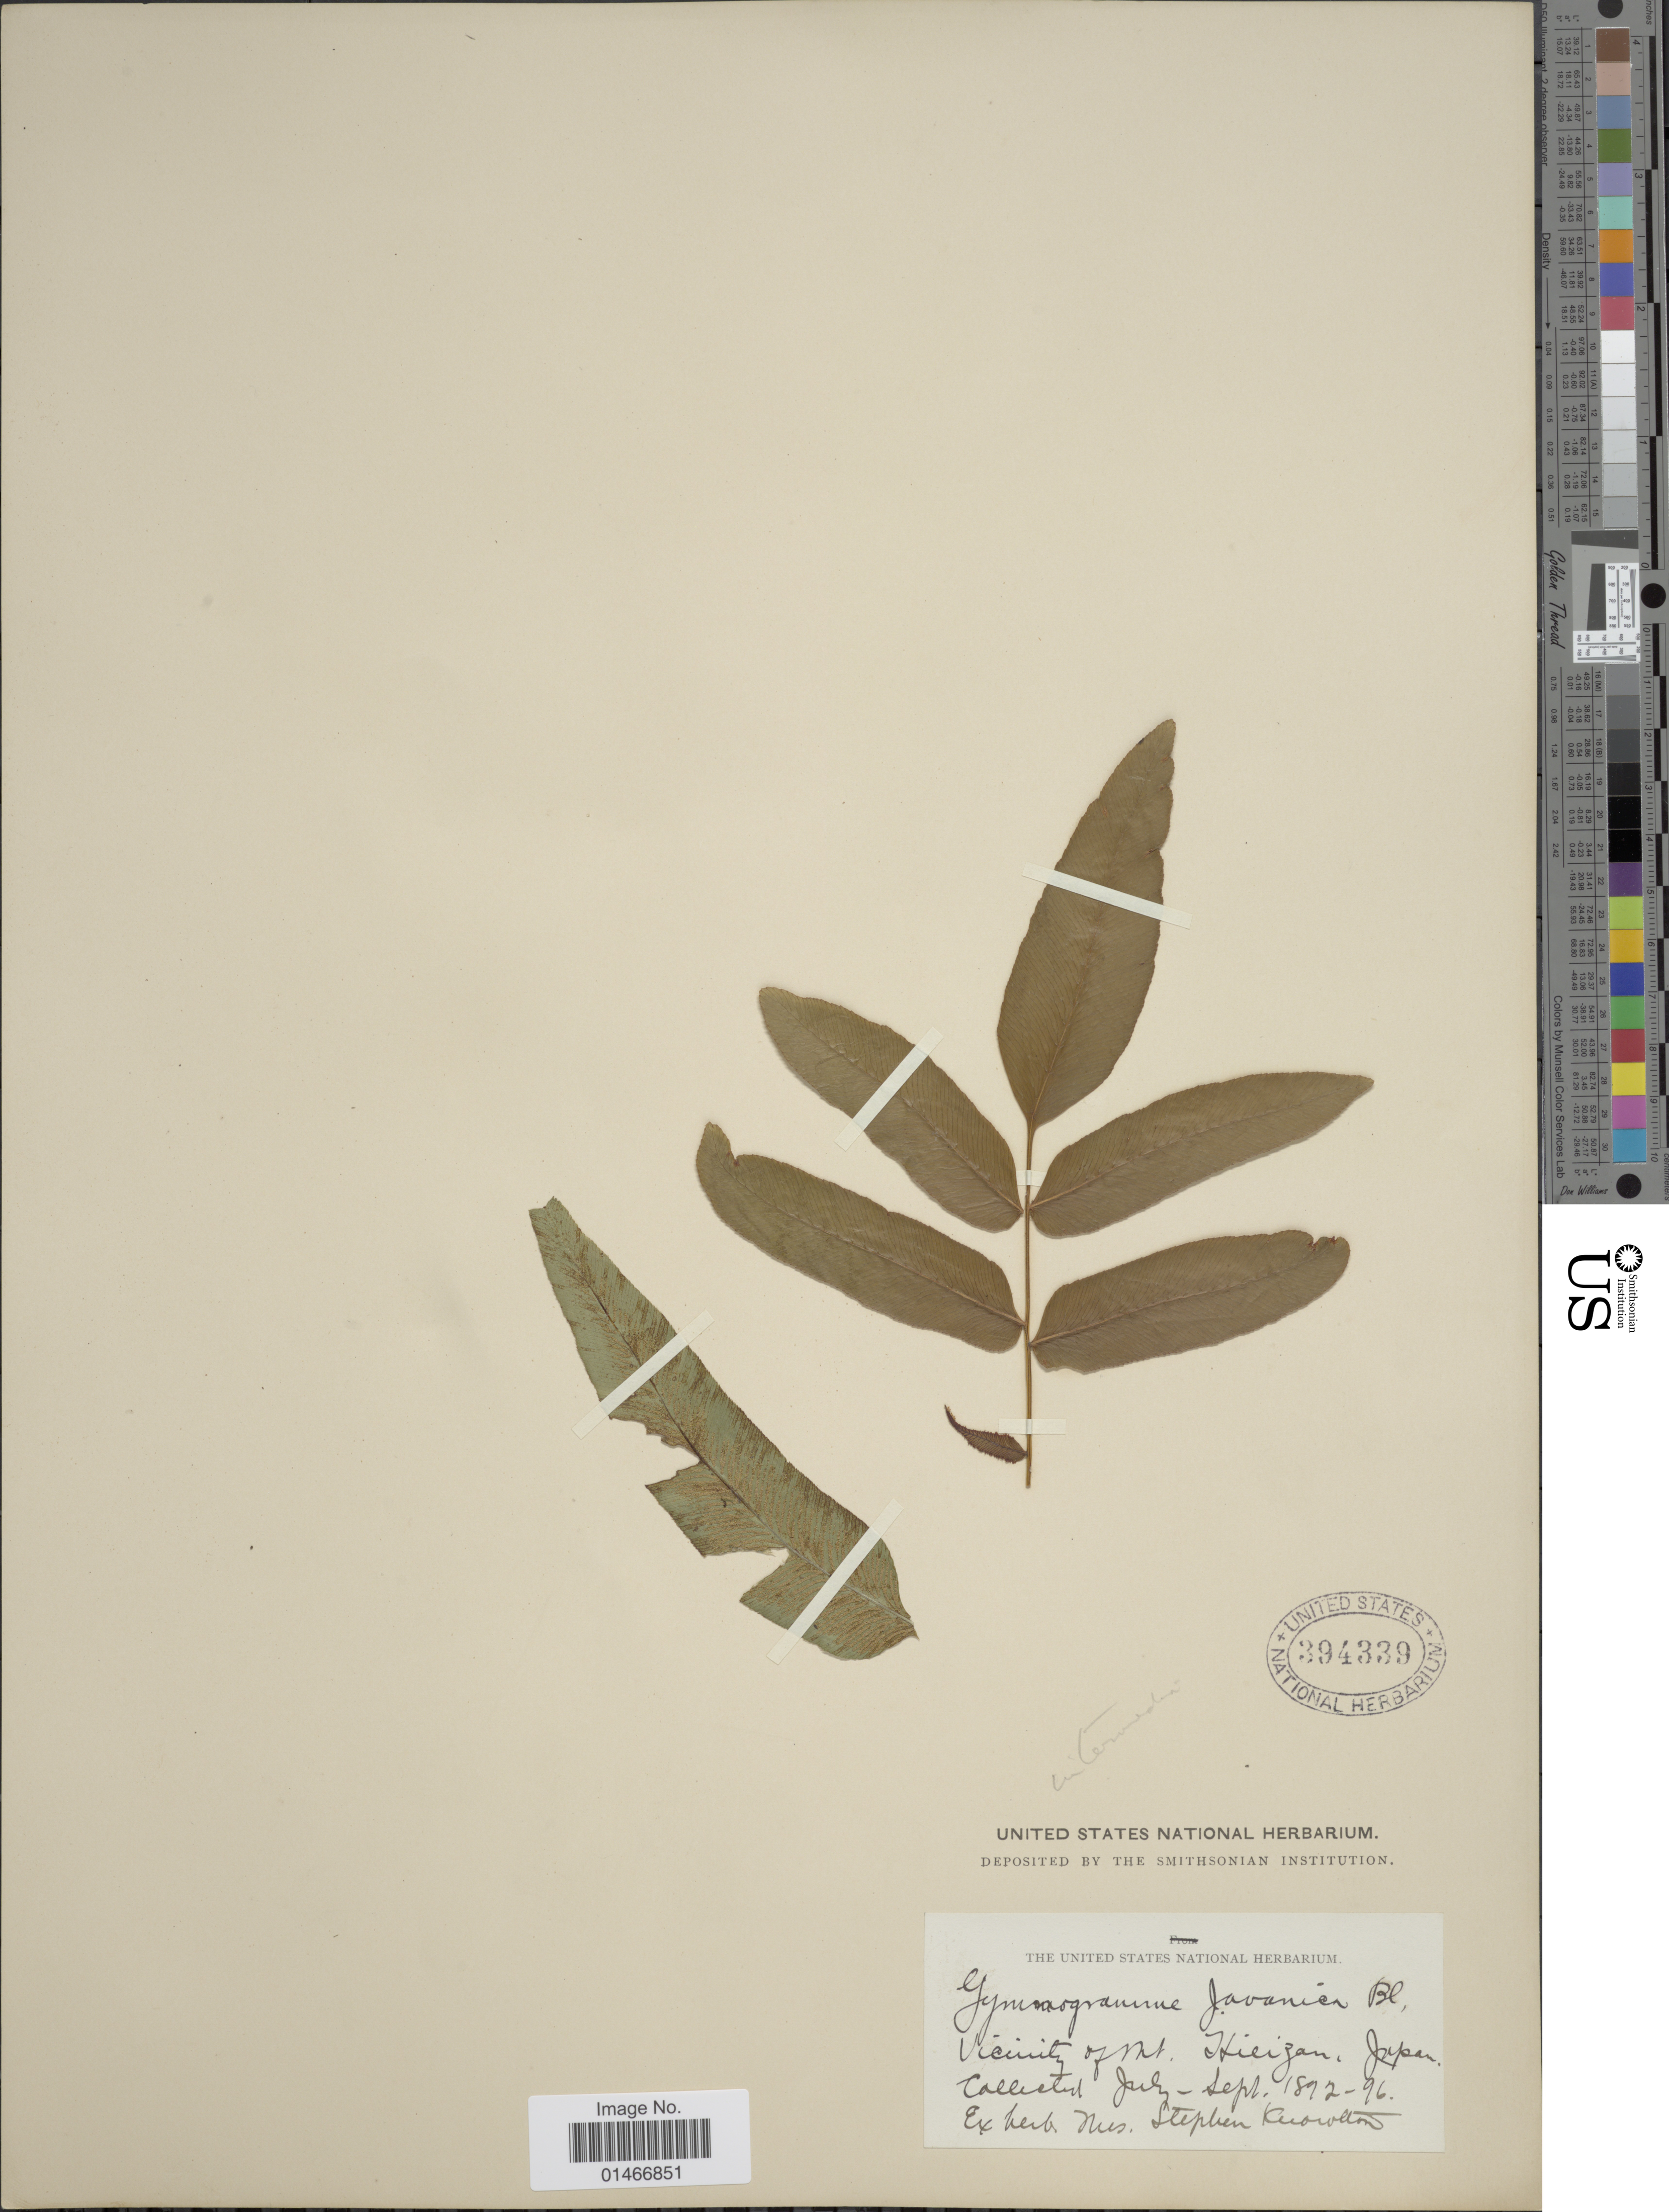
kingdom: Plantae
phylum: Tracheophyta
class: Polypodiopsida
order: Polypodiales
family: Pteridaceae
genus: Coniogramme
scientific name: Coniogramme intermedia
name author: Hieron.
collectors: ex Herb. Mrs. Stephen Knowlton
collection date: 1892-07/1896-09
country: Japan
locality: Vicinity of Mt. Hieizan.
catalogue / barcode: US 394339